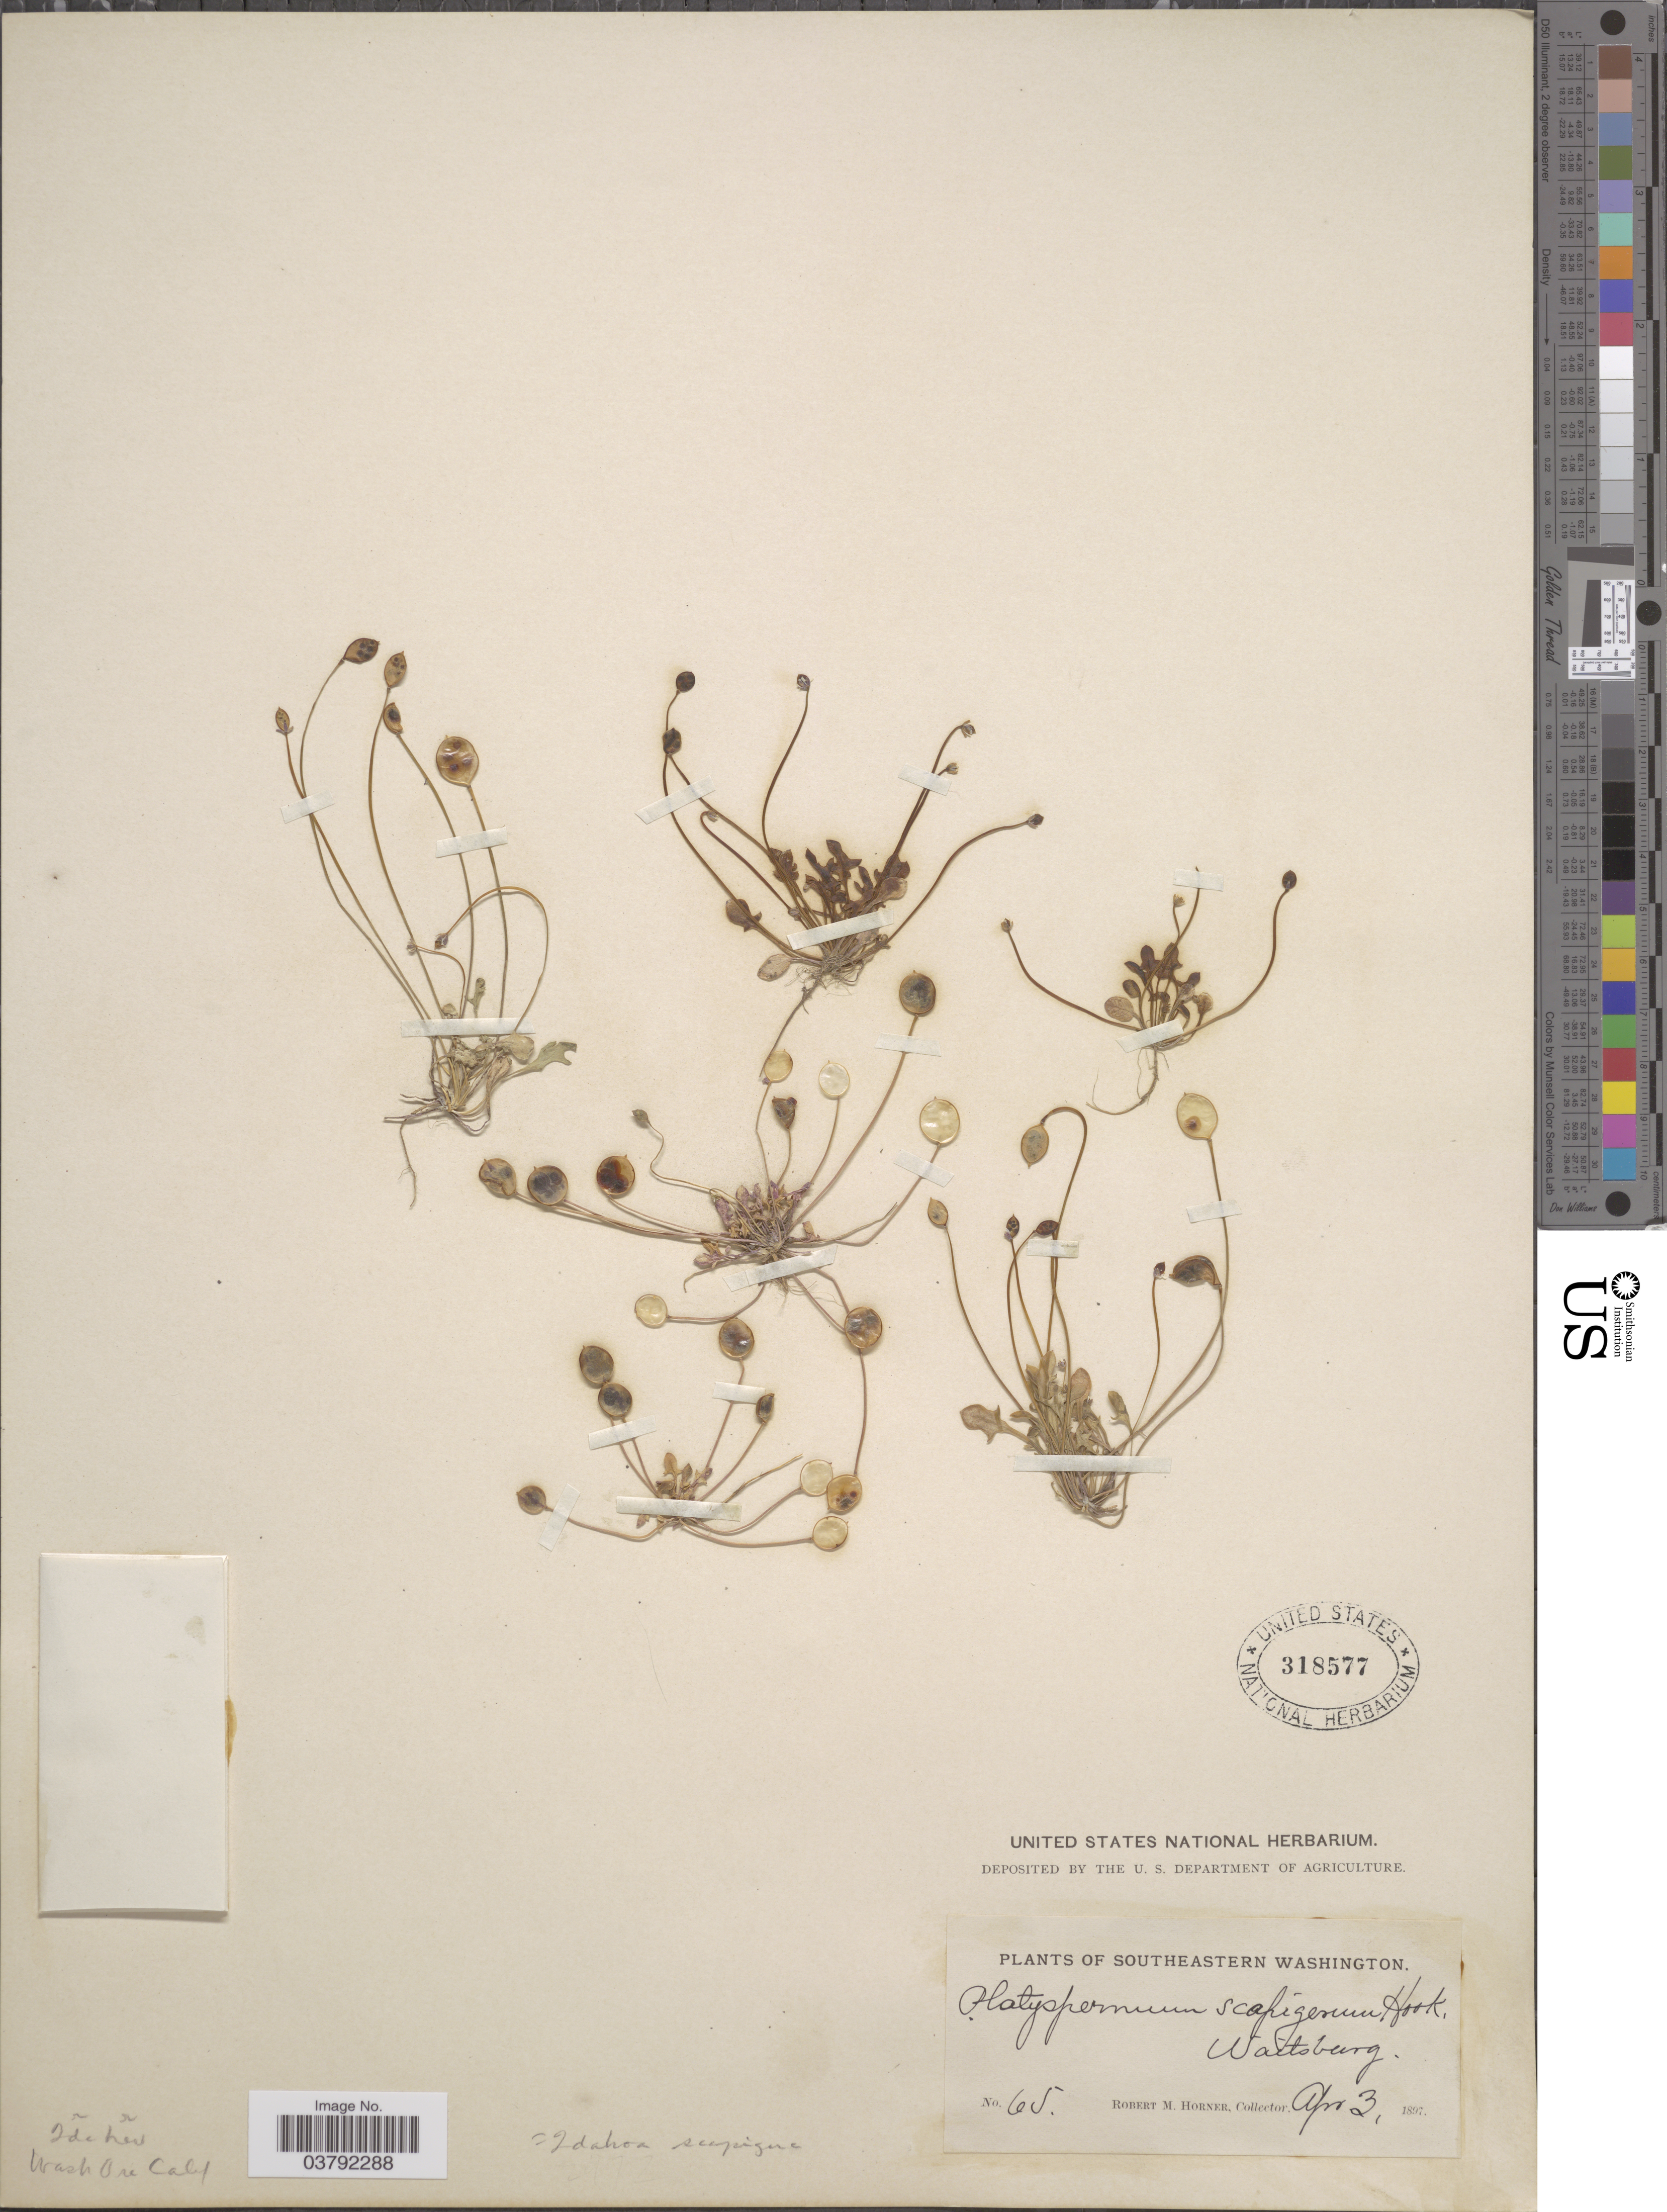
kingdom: Plantae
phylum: Tracheophyta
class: Magnoliopsida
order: Brassicales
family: Brassicaceae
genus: Idahoa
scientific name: Idahoa scapigera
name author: A. Nelson & J.F. Macbr.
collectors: R. Horner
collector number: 65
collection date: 1897-04-03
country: United States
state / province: Washington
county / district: Walla Walla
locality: Southeastern Washington. Waitsburg.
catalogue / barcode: US 318577